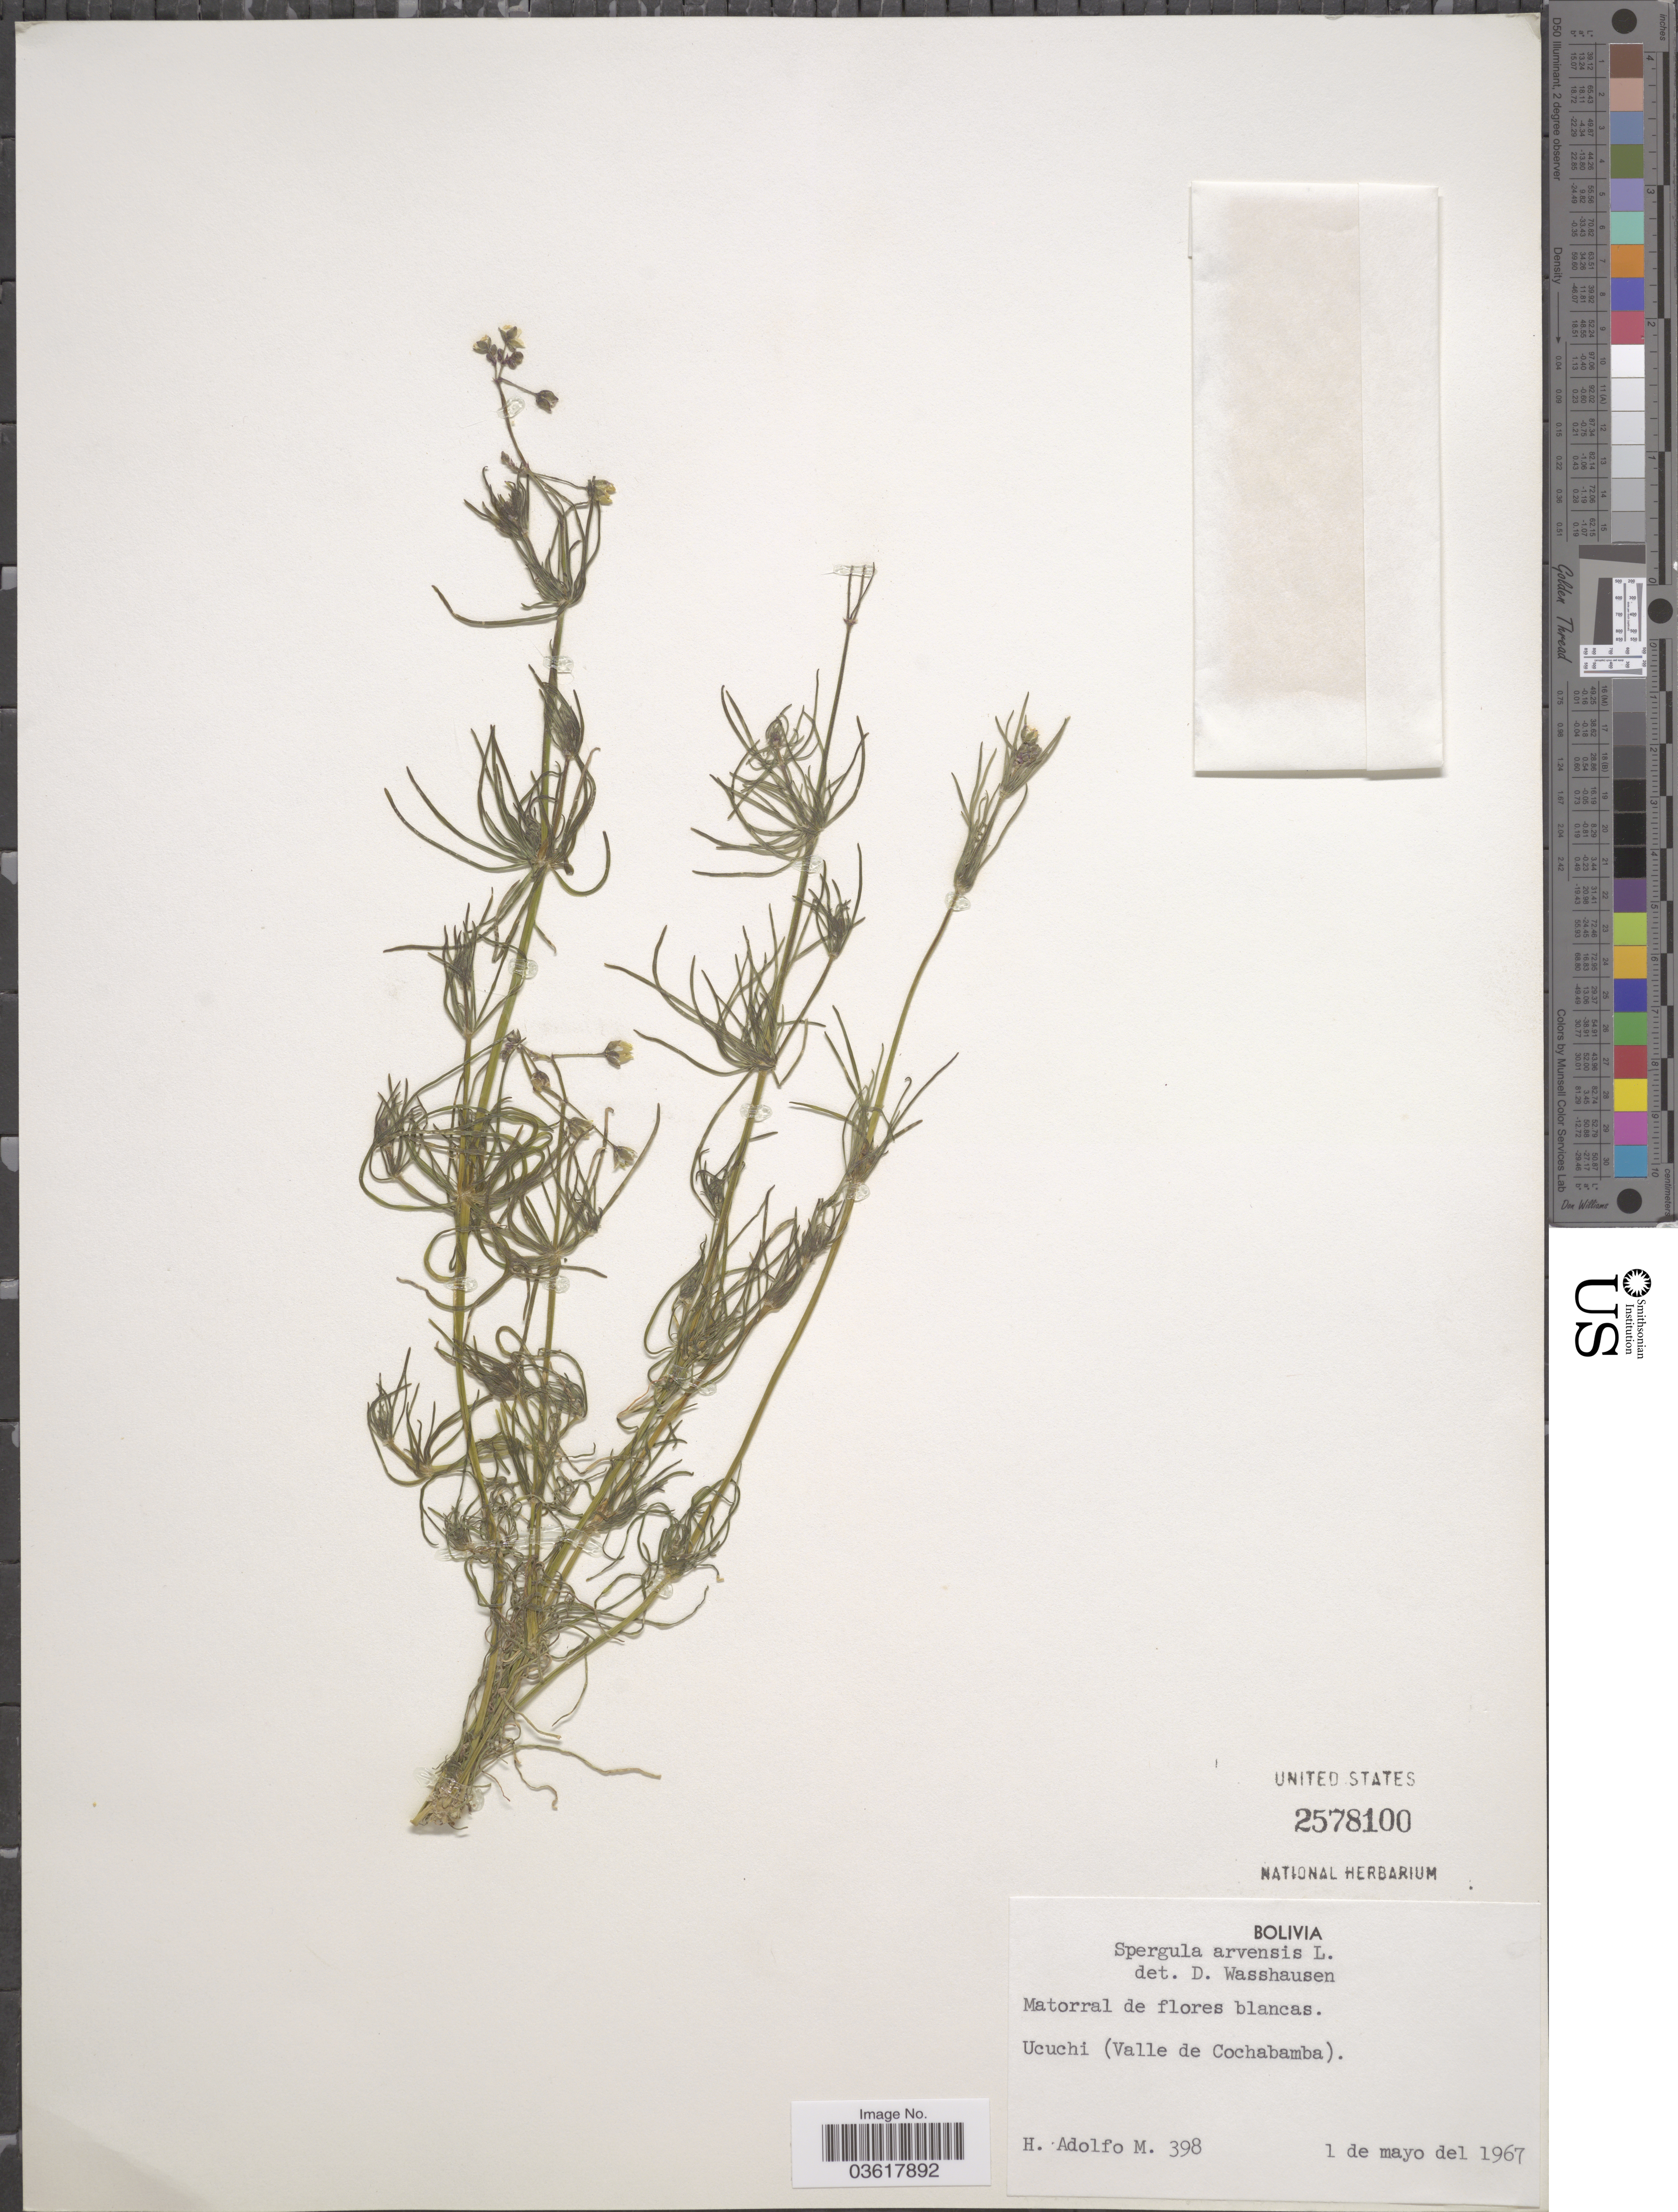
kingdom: Plantae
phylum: Tracheophyta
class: Magnoliopsida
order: Caryophyllales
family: Caryophyllaceae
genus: Spergula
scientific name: Spergula arvensis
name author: L.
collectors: H. Adolfo M.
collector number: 398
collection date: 1967-05-01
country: Bolivia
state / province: Cochabamba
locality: Ucuchi (Valle de Cochabamba).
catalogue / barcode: US 2578100